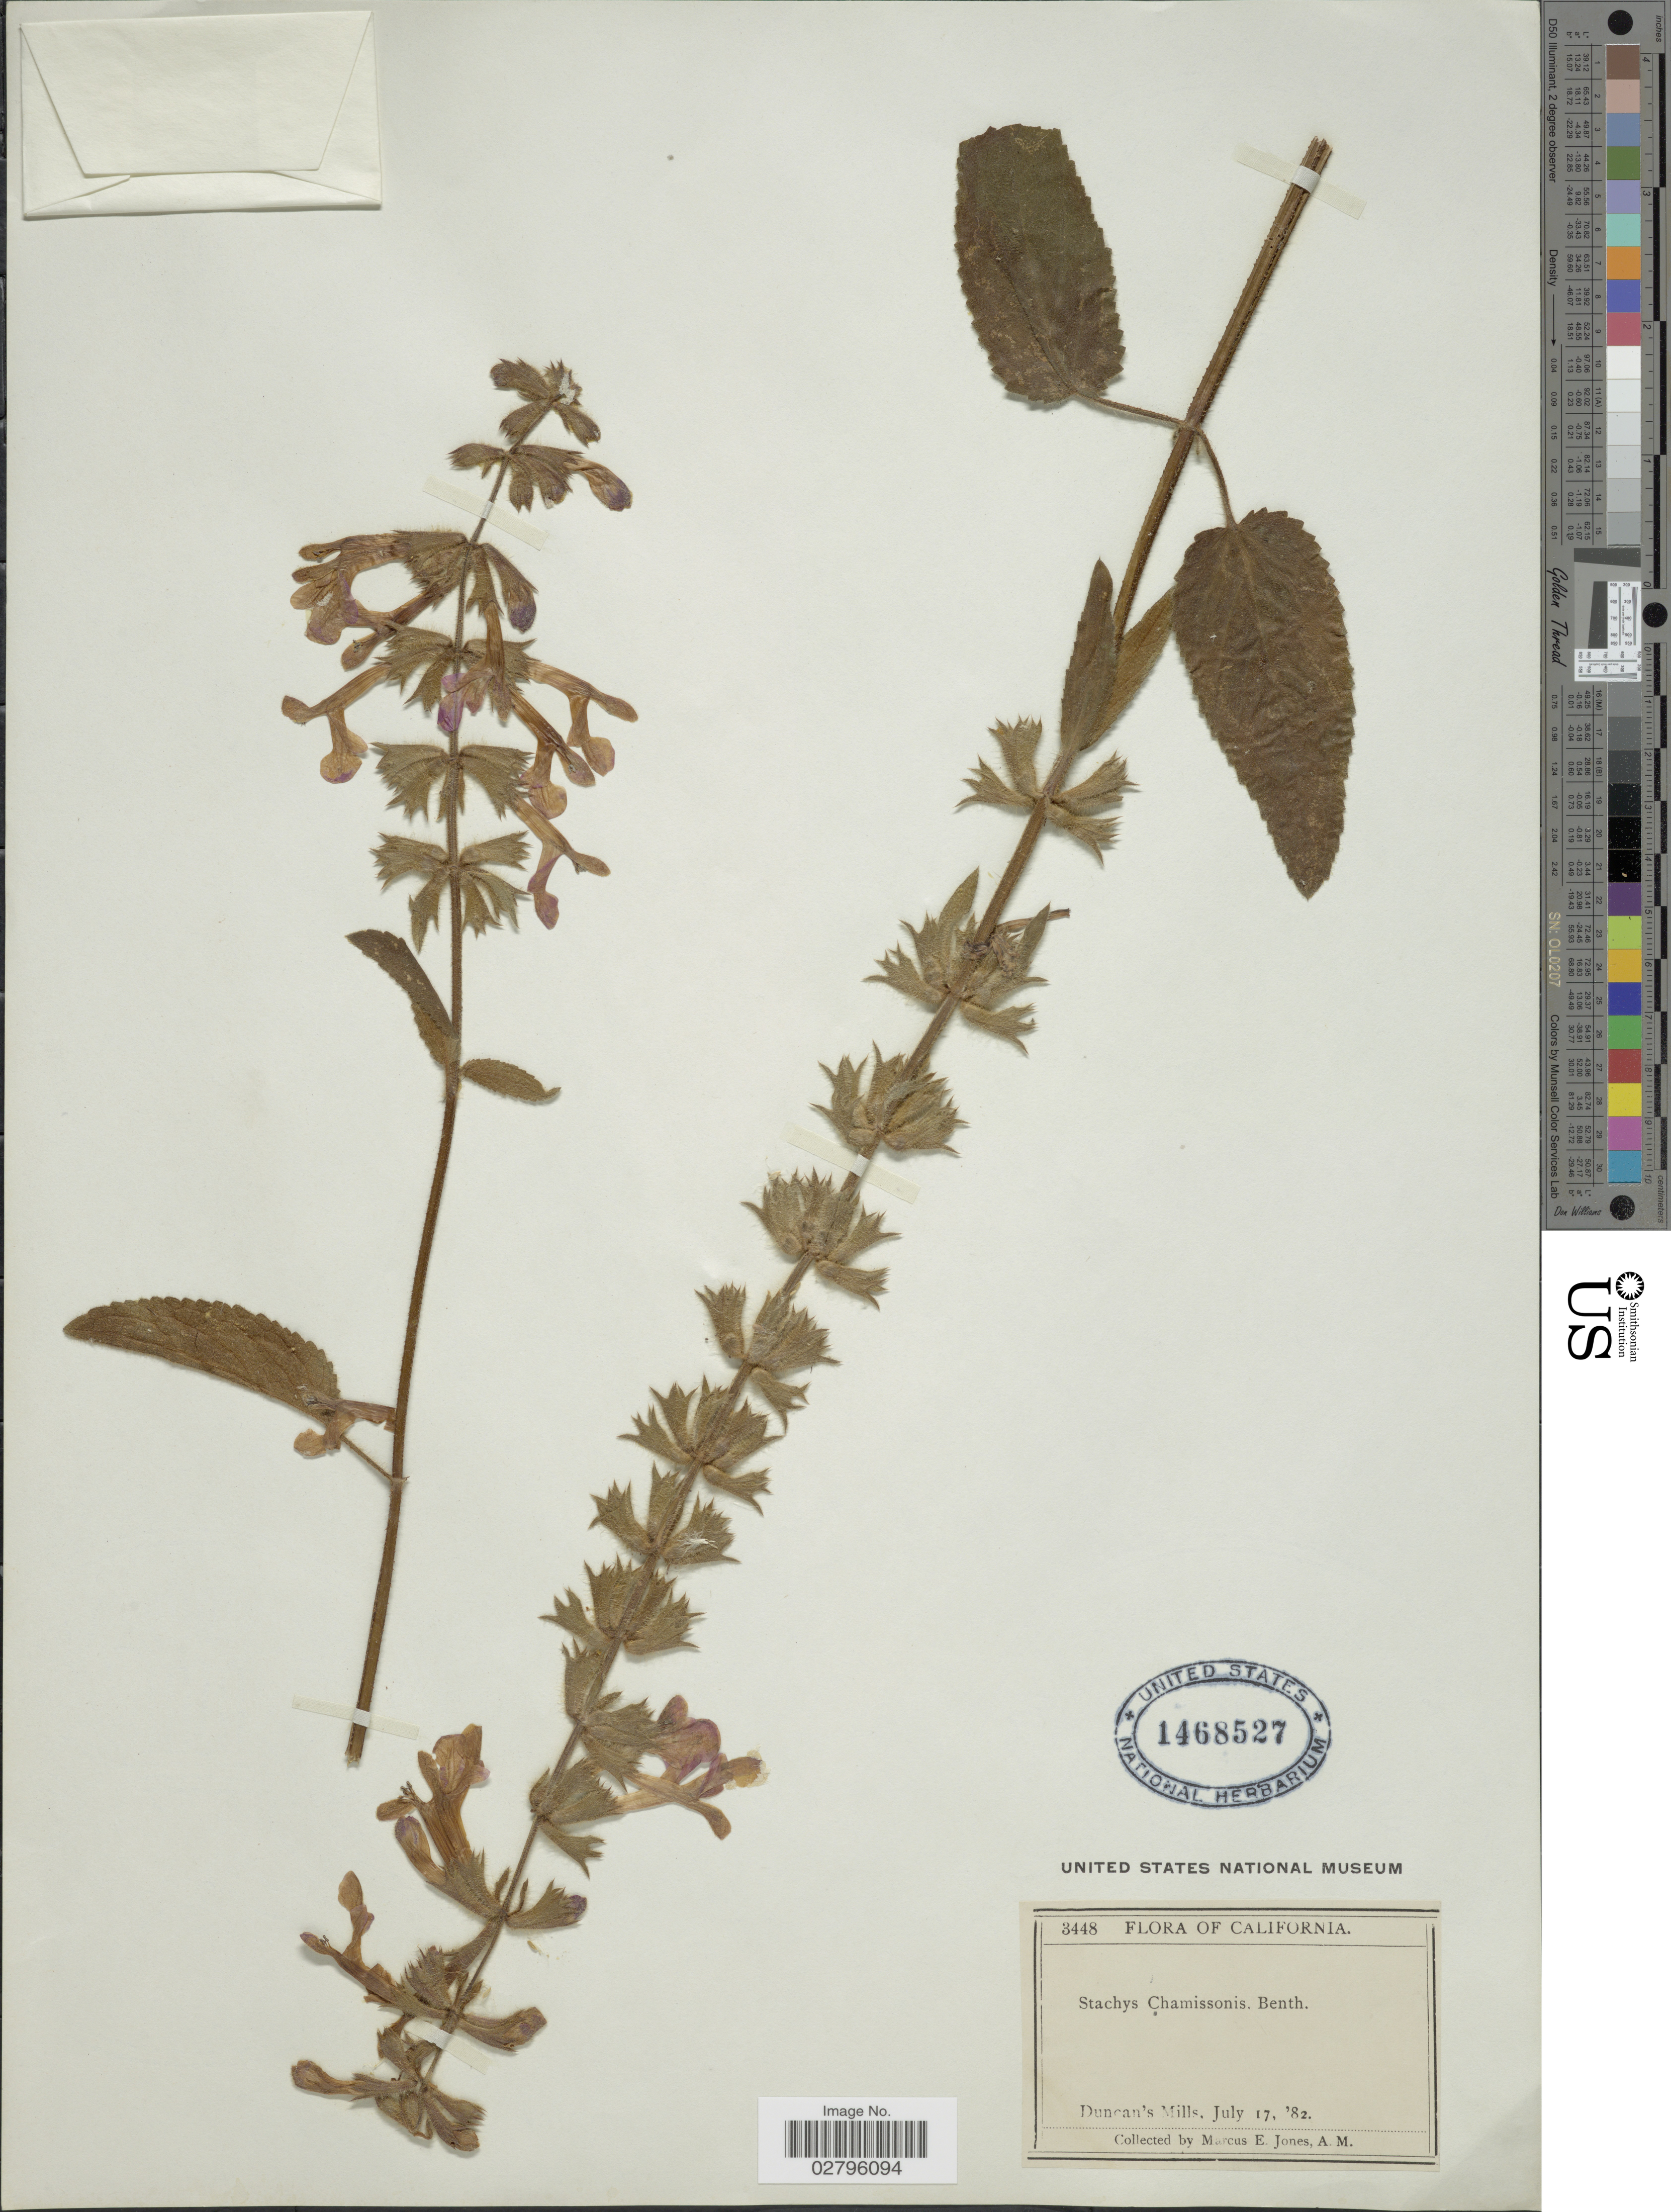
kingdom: Plantae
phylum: Tracheophyta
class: Magnoliopsida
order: Lamiales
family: Lamiaceae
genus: Stachys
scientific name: Stachys chamissonis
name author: Benth.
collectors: M. E. Jones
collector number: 3448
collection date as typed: Transcribed d/m/y: 17/7/82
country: United States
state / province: California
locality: Duncan's Mills.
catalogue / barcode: US 1468527